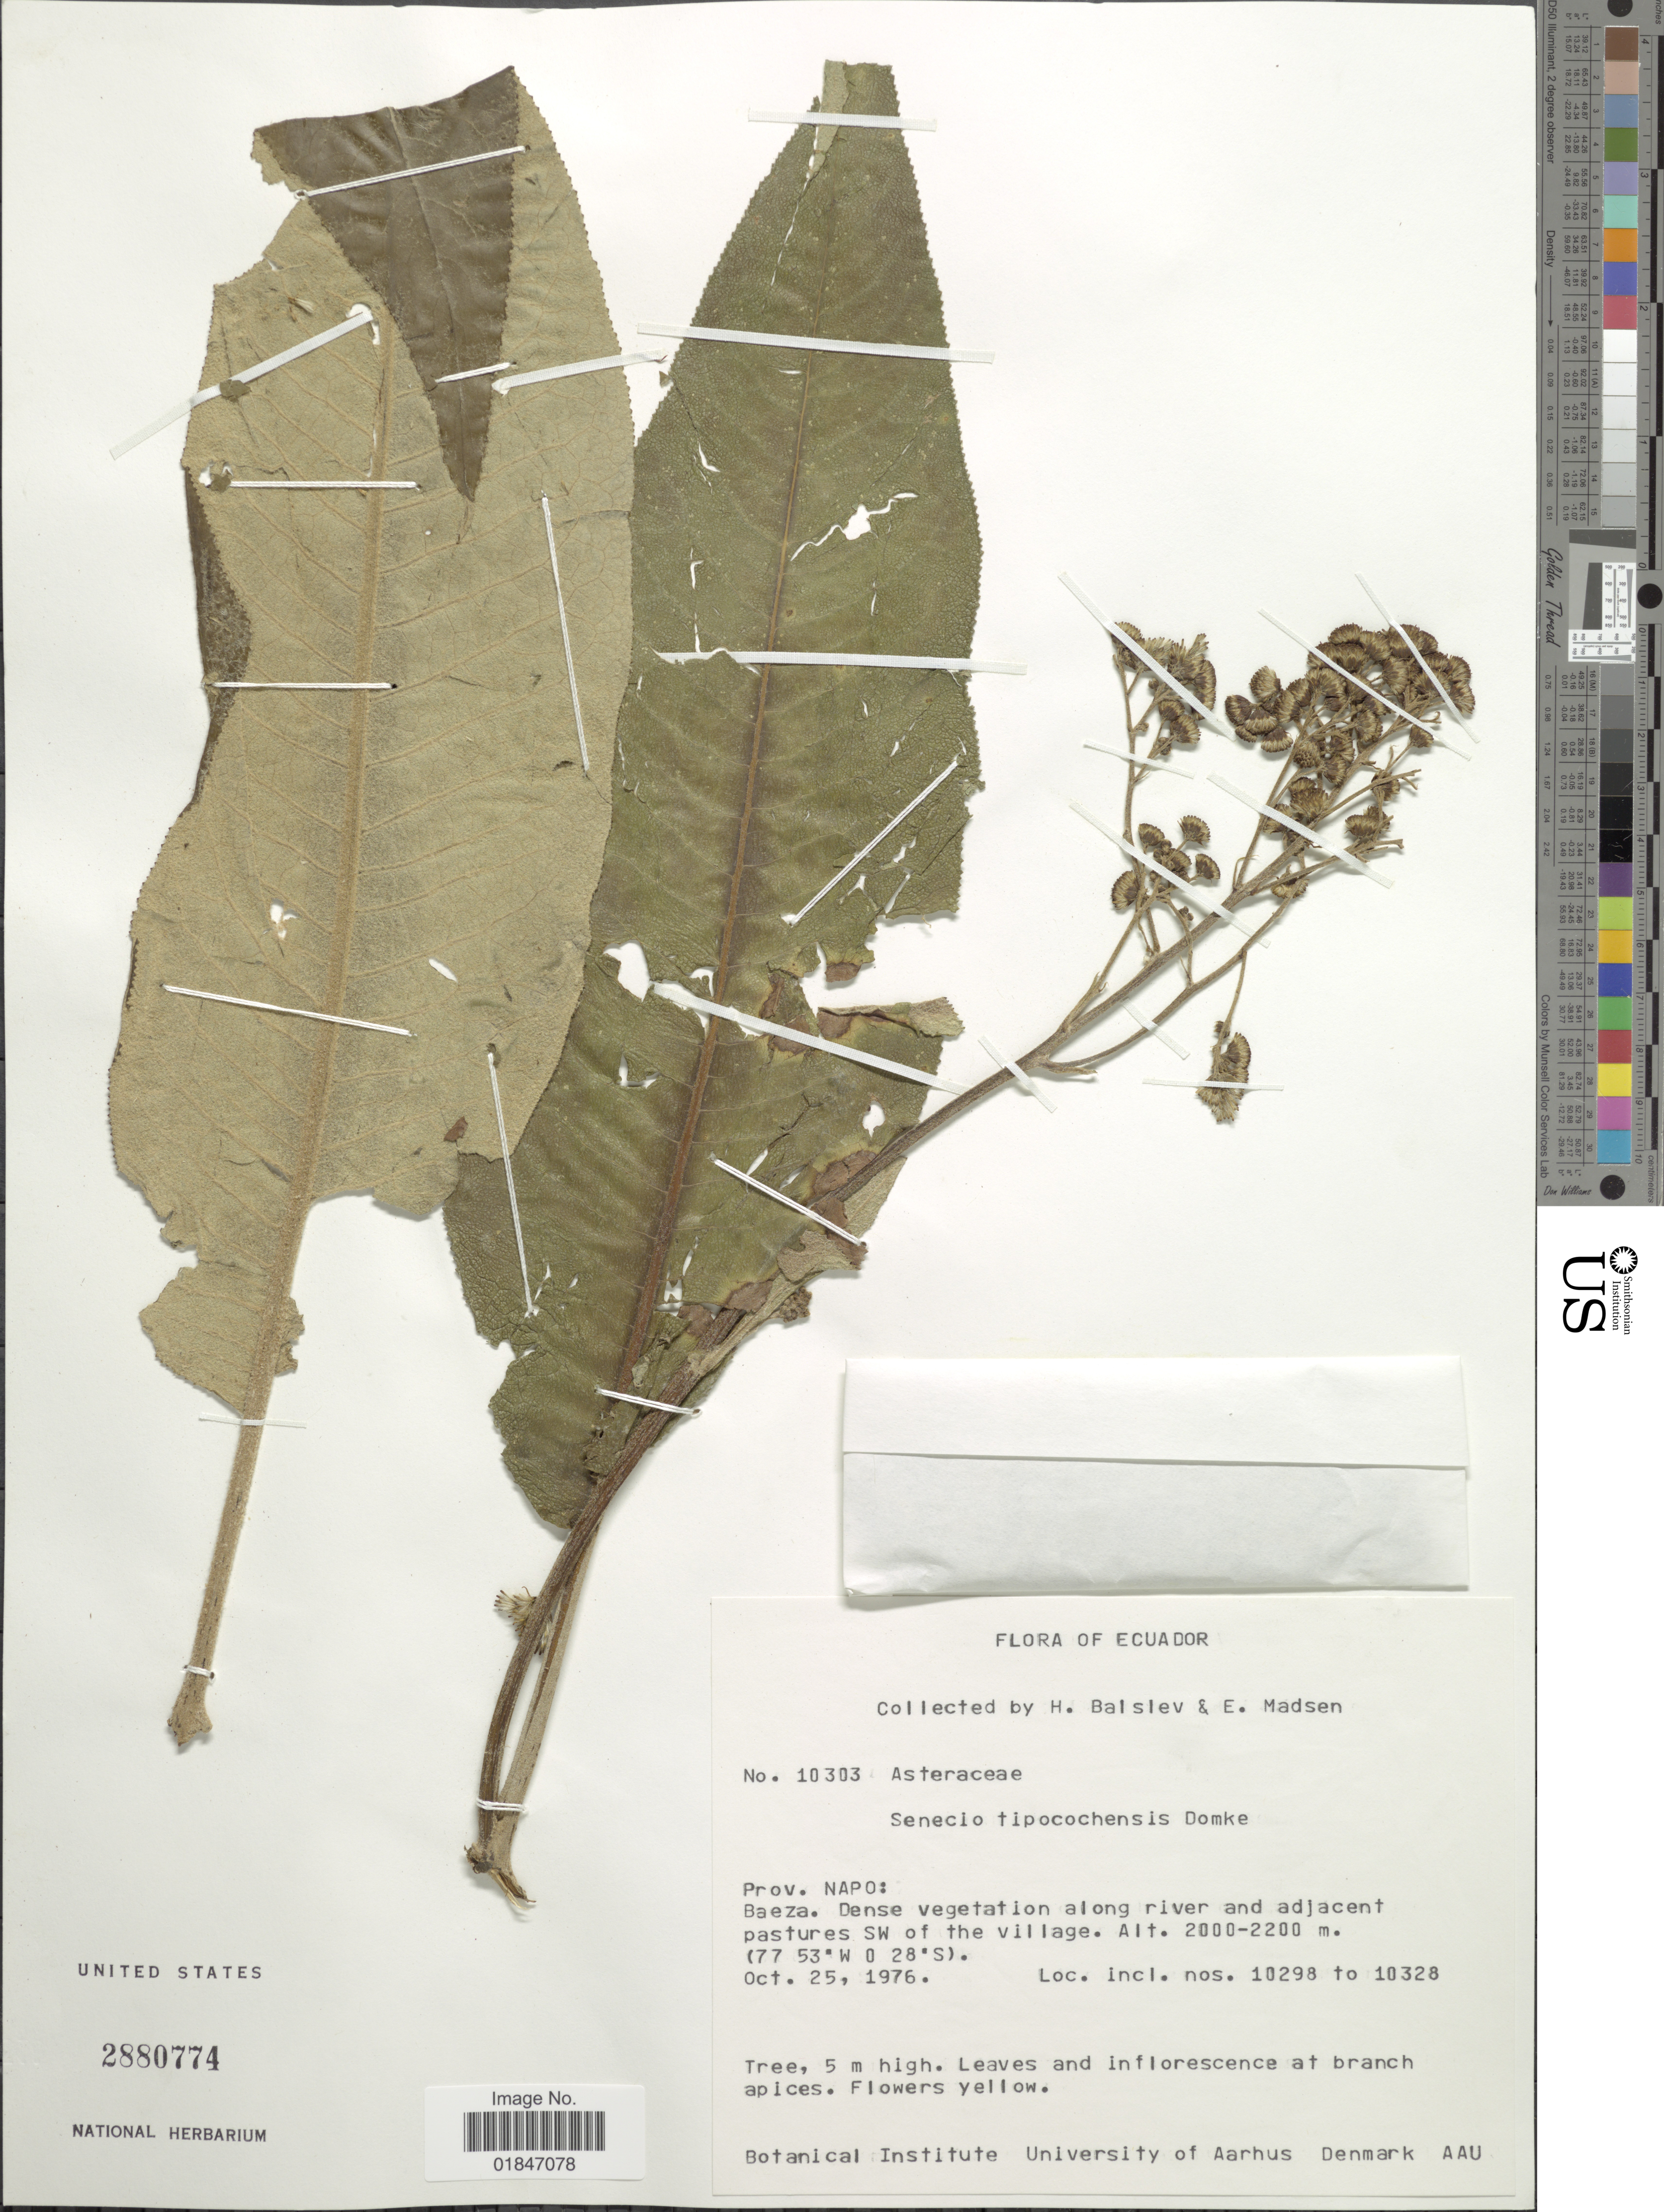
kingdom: Plantae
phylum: Tracheophyta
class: Magnoliopsida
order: Asterales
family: Asteraceae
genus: Dendrophorbium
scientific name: Dendrophorbium tipocochense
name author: (Domke) B. Nord.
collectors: H. Balslev & E. Madsen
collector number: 10303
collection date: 1976-10-25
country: Ecuador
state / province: Napo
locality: Prov.Napo: Baeza. Dense vegetation along river and adjacent pastures SW of the village.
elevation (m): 2000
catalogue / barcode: US 2880774